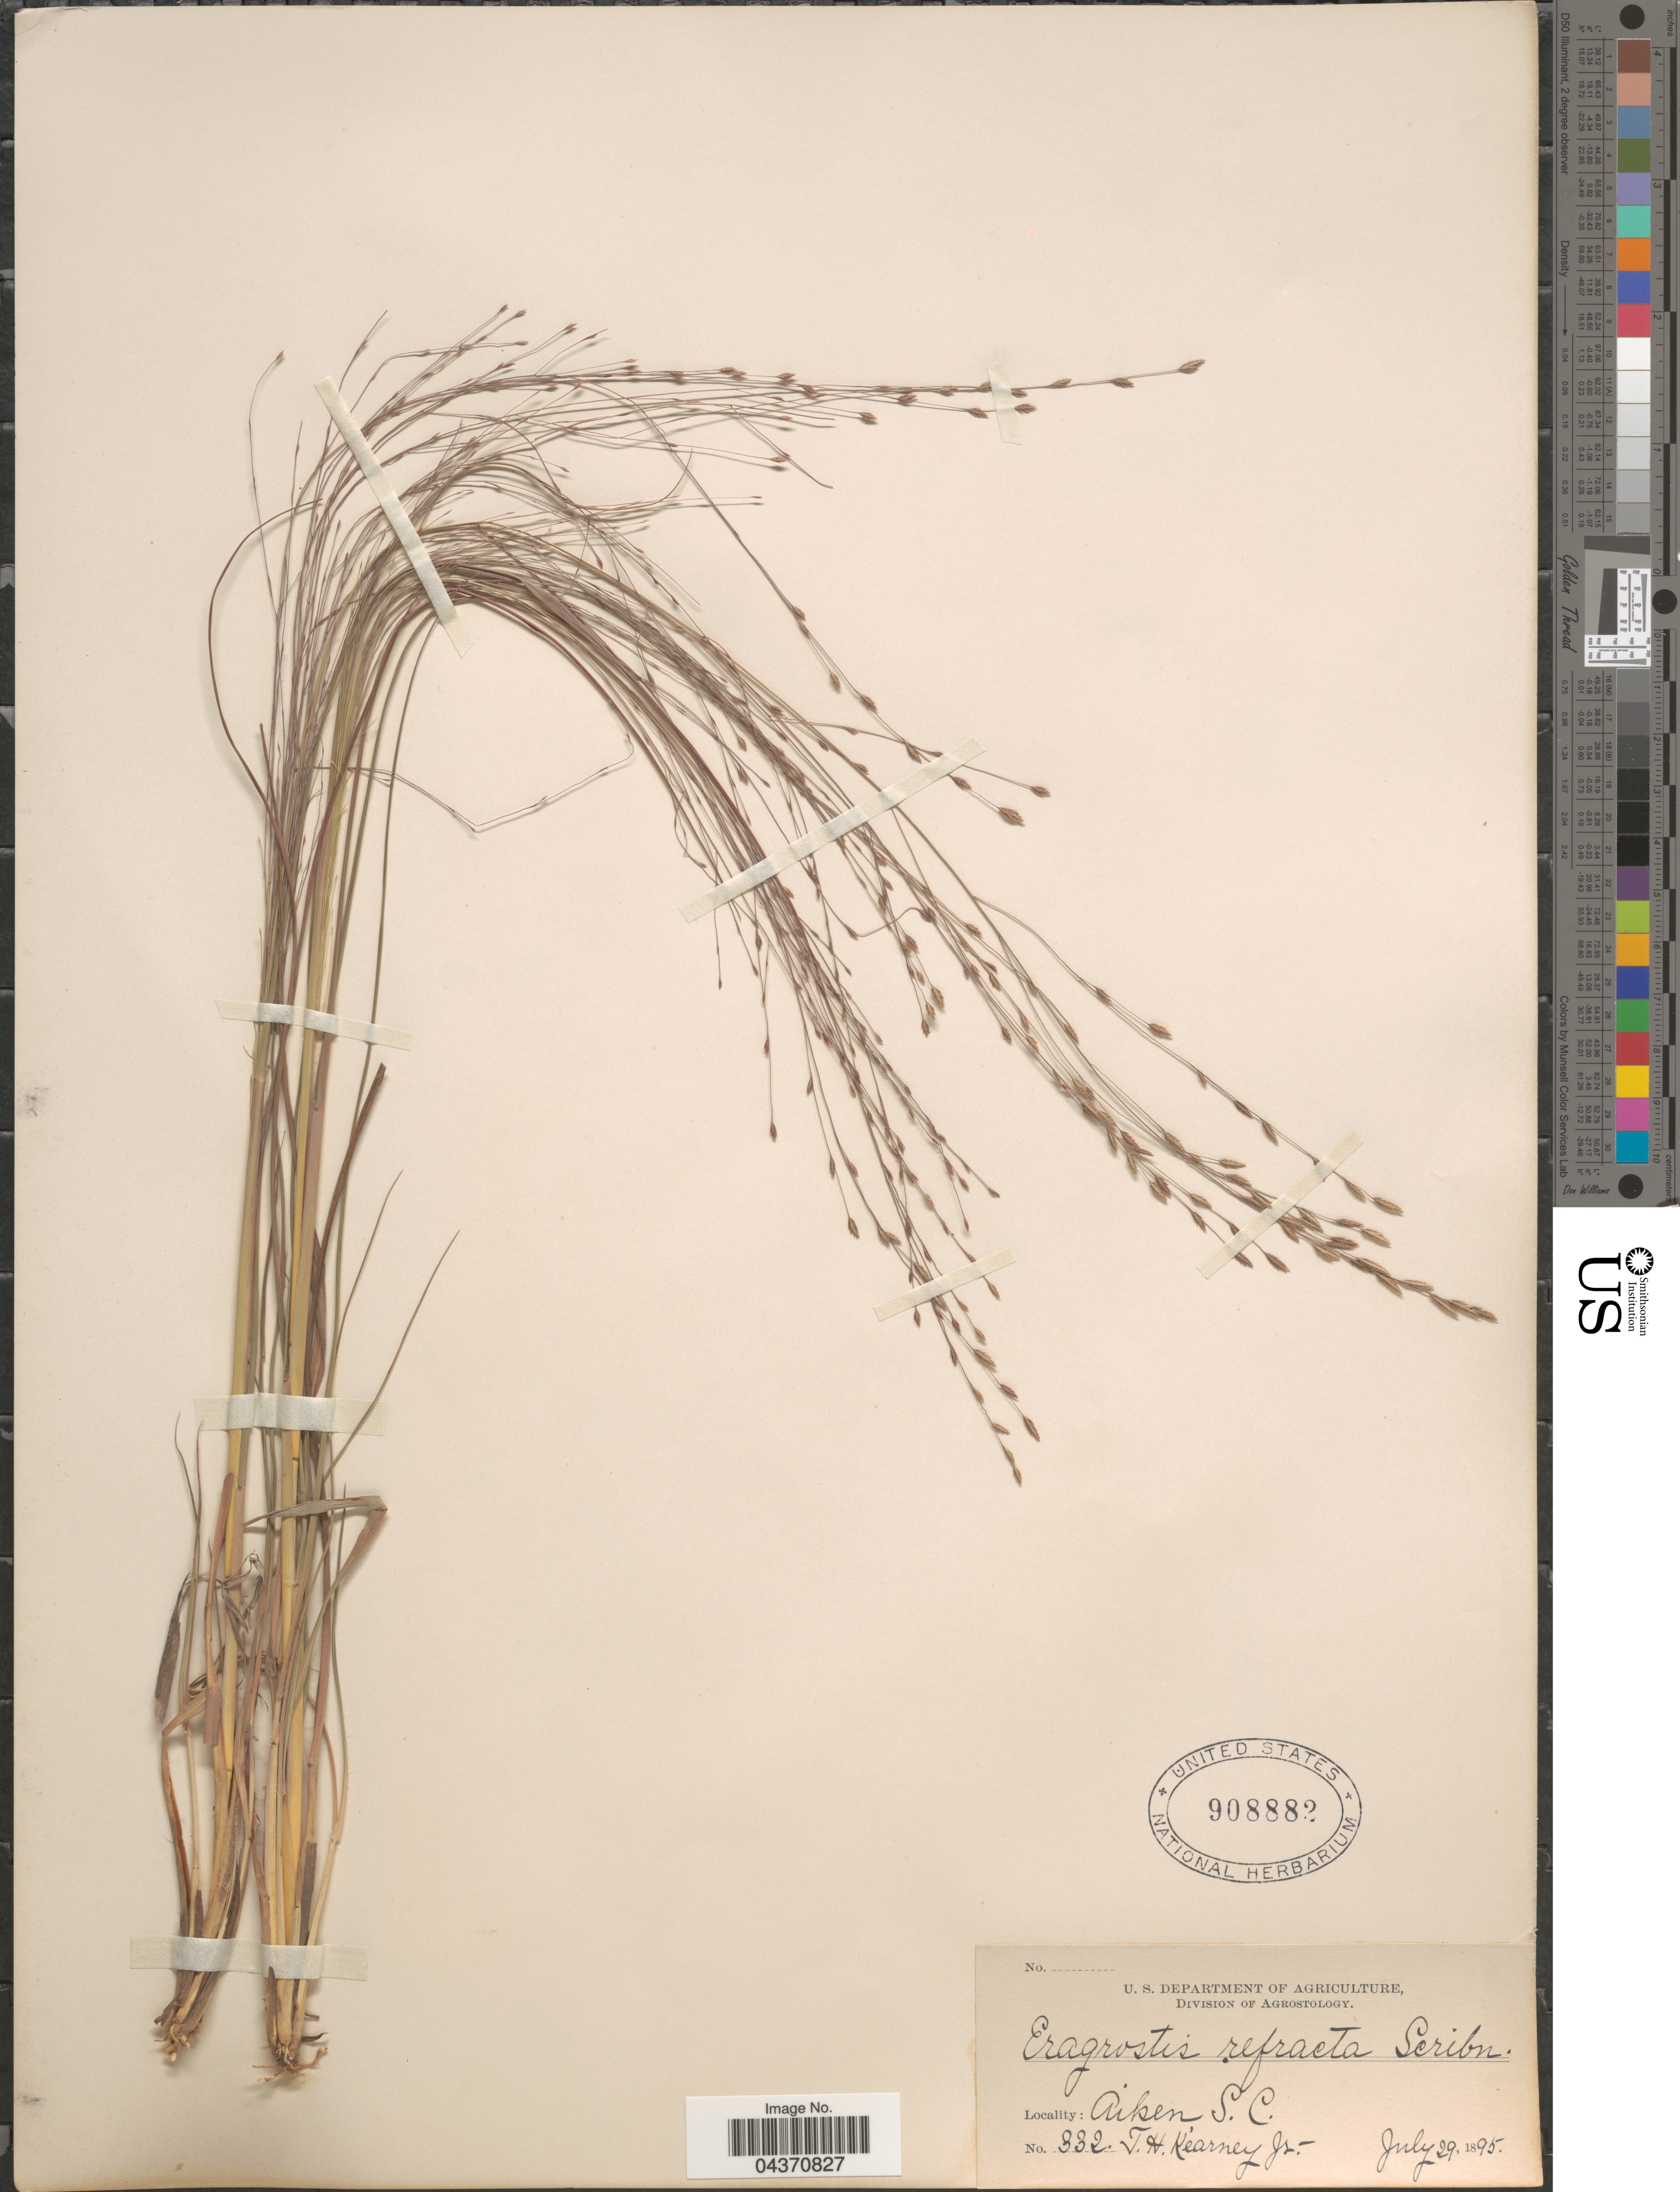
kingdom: Plantae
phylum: Tracheophyta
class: Liliopsida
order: Poales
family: Poaceae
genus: Eragrostis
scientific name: Eragrostis refracta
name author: (Muhl.) Scribn.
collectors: T. H. Kearney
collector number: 332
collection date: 1895-07-29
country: United States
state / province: South Carolina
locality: Aiken.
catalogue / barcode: US 908882